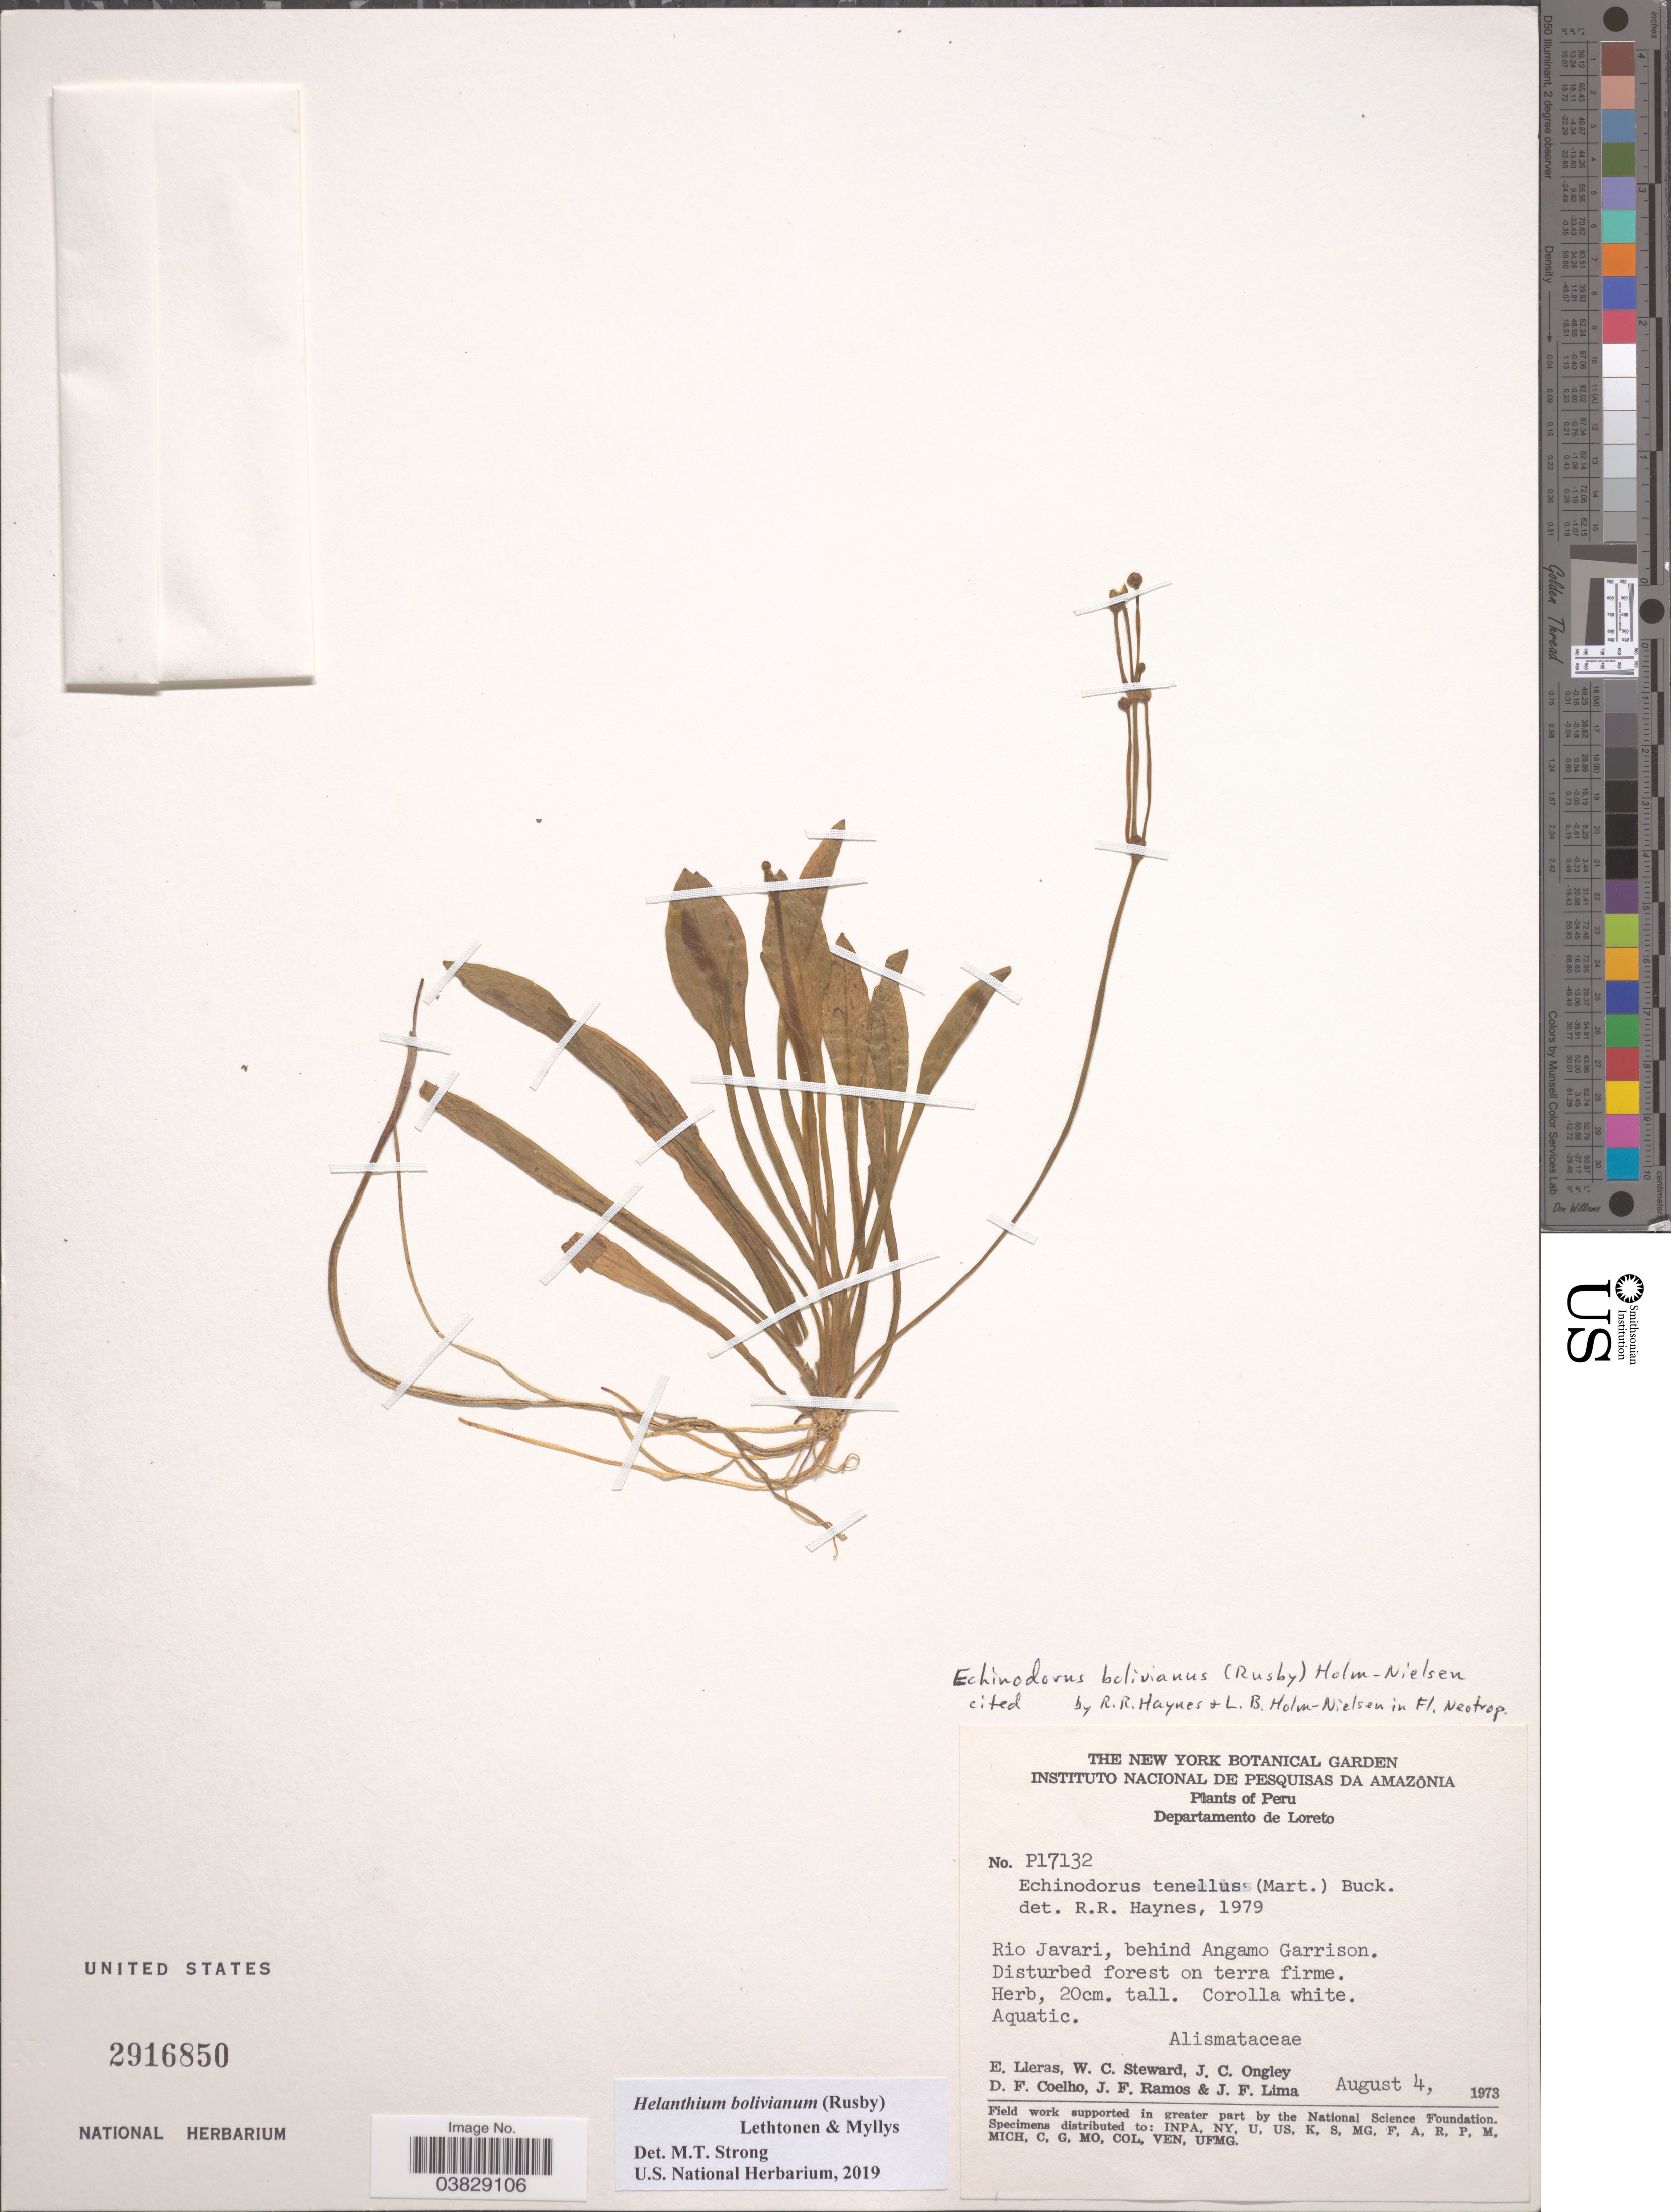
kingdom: Plantae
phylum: Tracheophyta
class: Liliopsida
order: Alismatales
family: Alismataceae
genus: Helanthium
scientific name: Helanthium bolivianum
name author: (Rusby) Lehtonen & Myllys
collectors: E. Lleras, W. C. Steward, J. C. Ongley, D. F. Coêlho & et al.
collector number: P17132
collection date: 1973-08-04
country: Peru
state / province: Loreto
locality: Departamento de Loreto. Rio Javari, behind angamo garrison.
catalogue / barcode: US 2916850